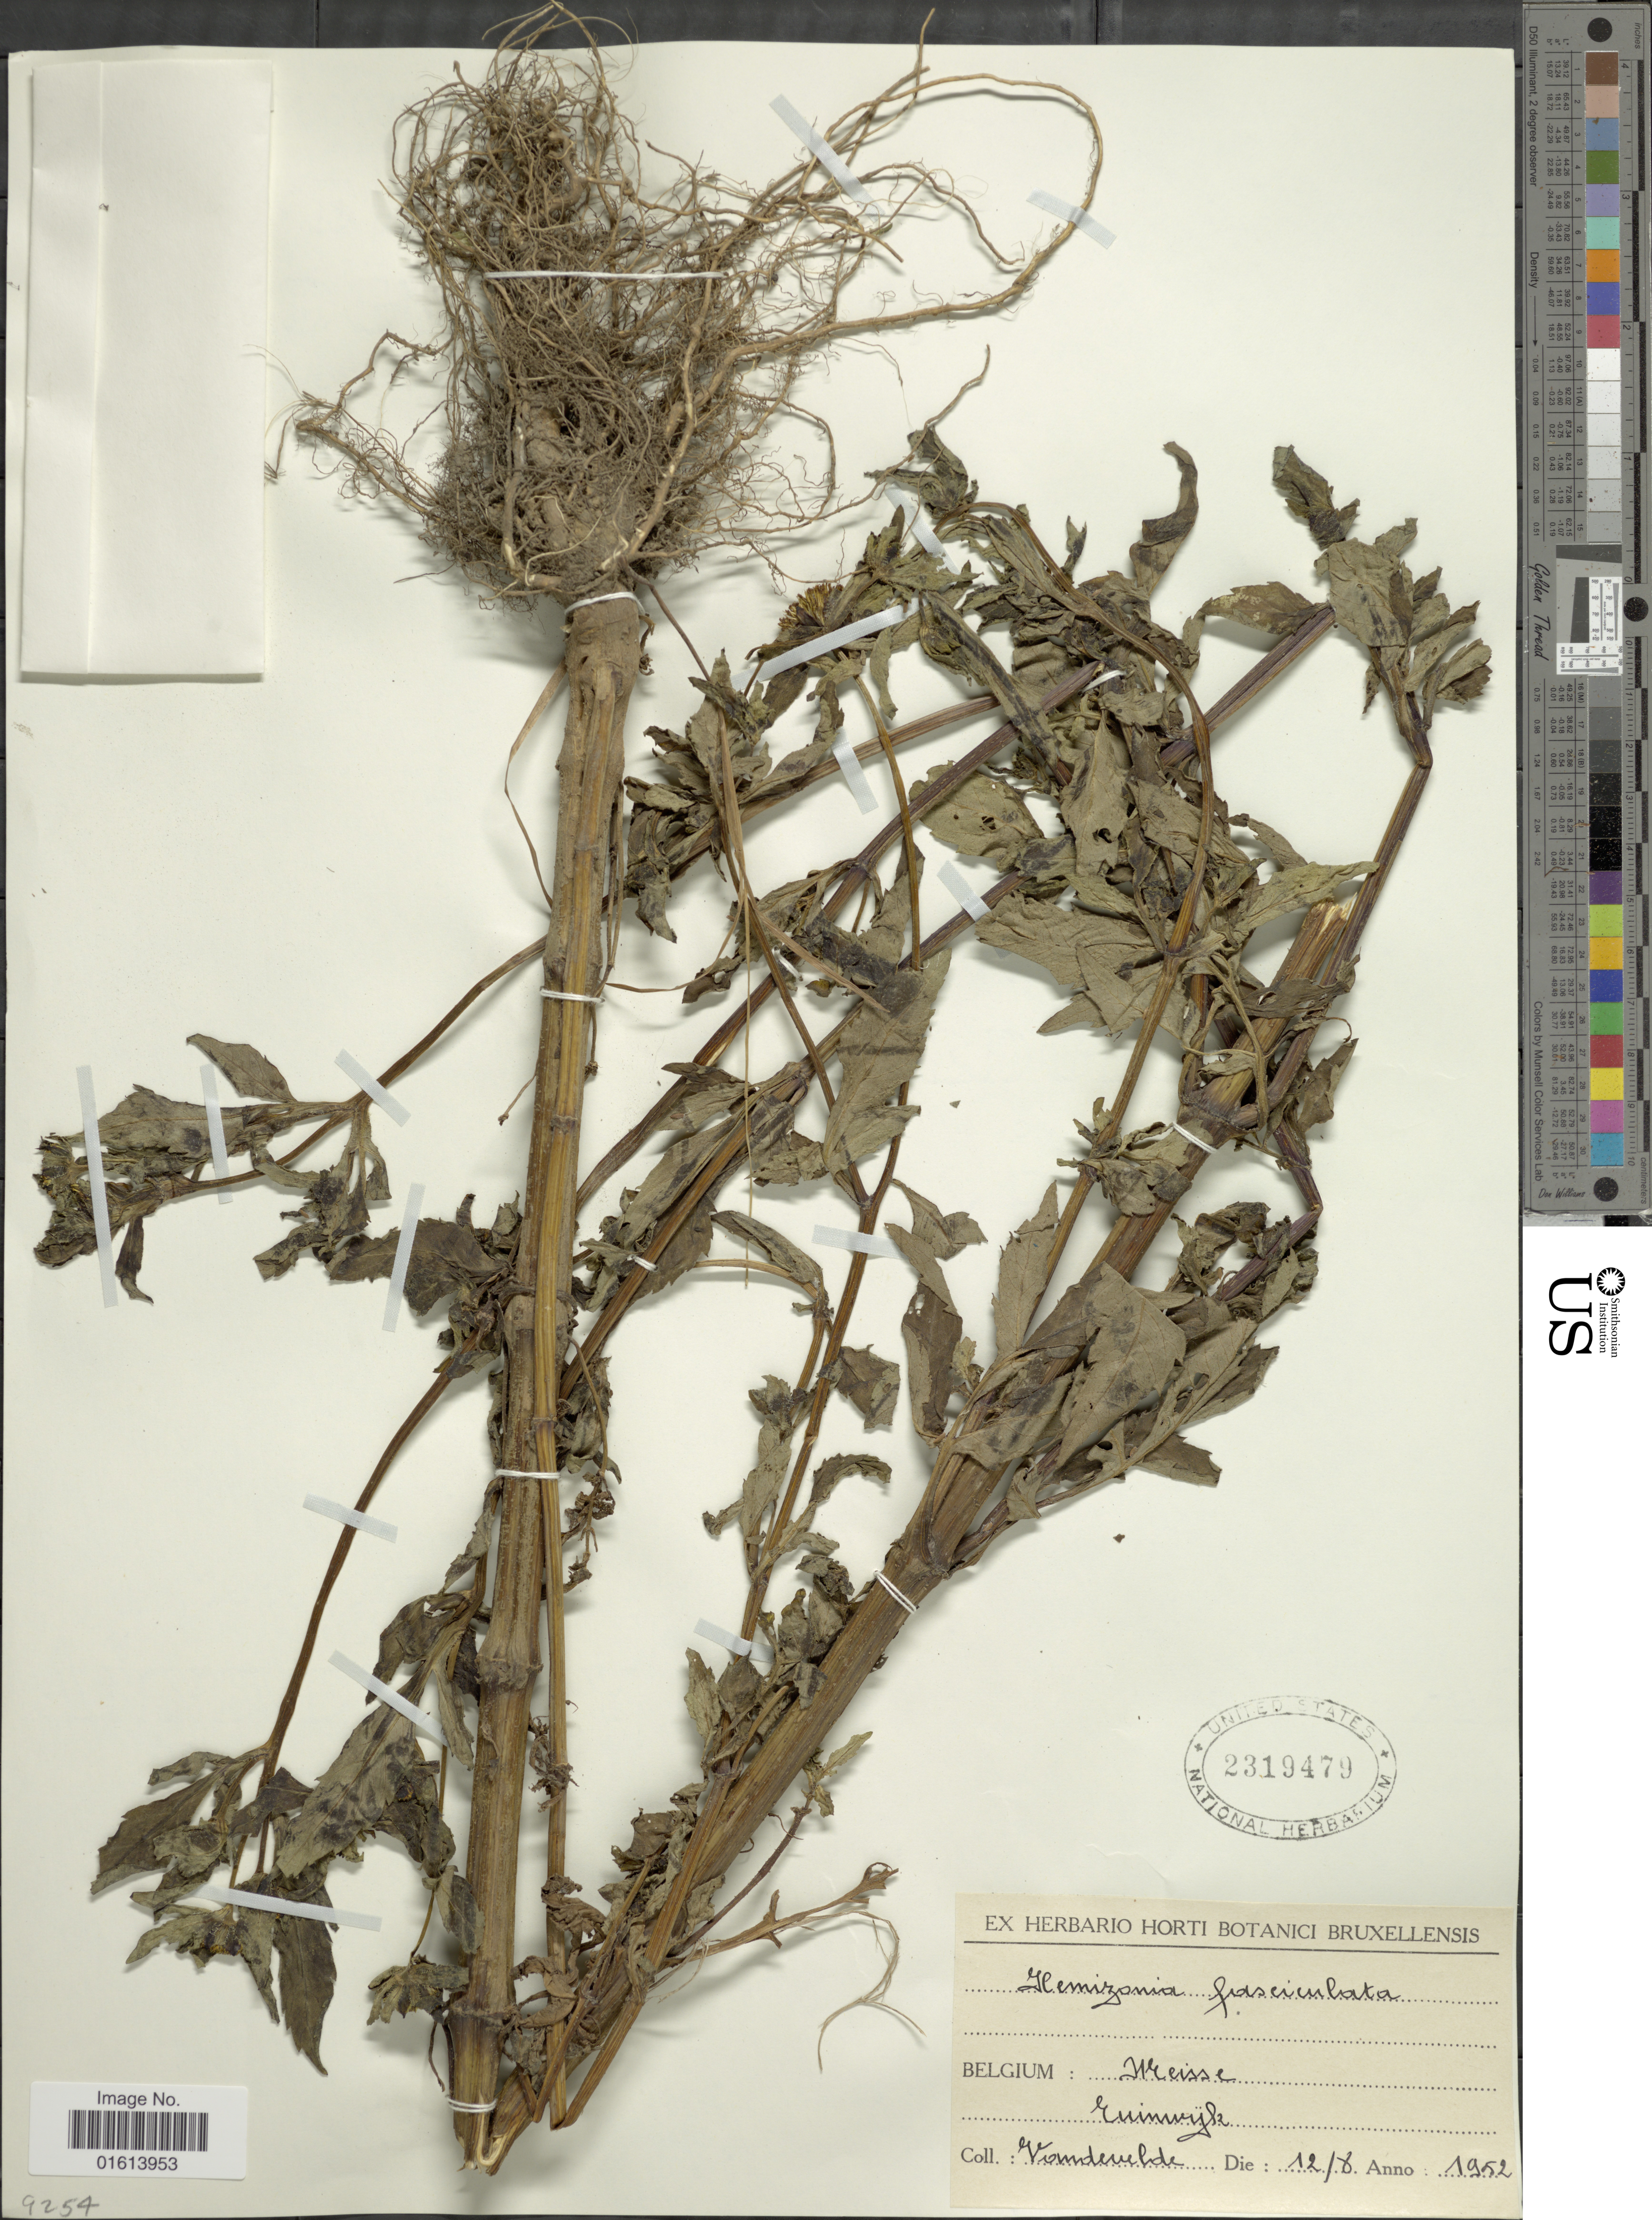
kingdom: Plantae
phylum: Tracheophyta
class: Magnoliopsida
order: Asterales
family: Asteraceae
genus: Deinandra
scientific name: Deinandra fasciculata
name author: (DC.) Greene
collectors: -. Vandevelde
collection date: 1952-08-12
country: Belgium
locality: Nreisse, Eninwijk [interpreted]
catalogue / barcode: US 2319479